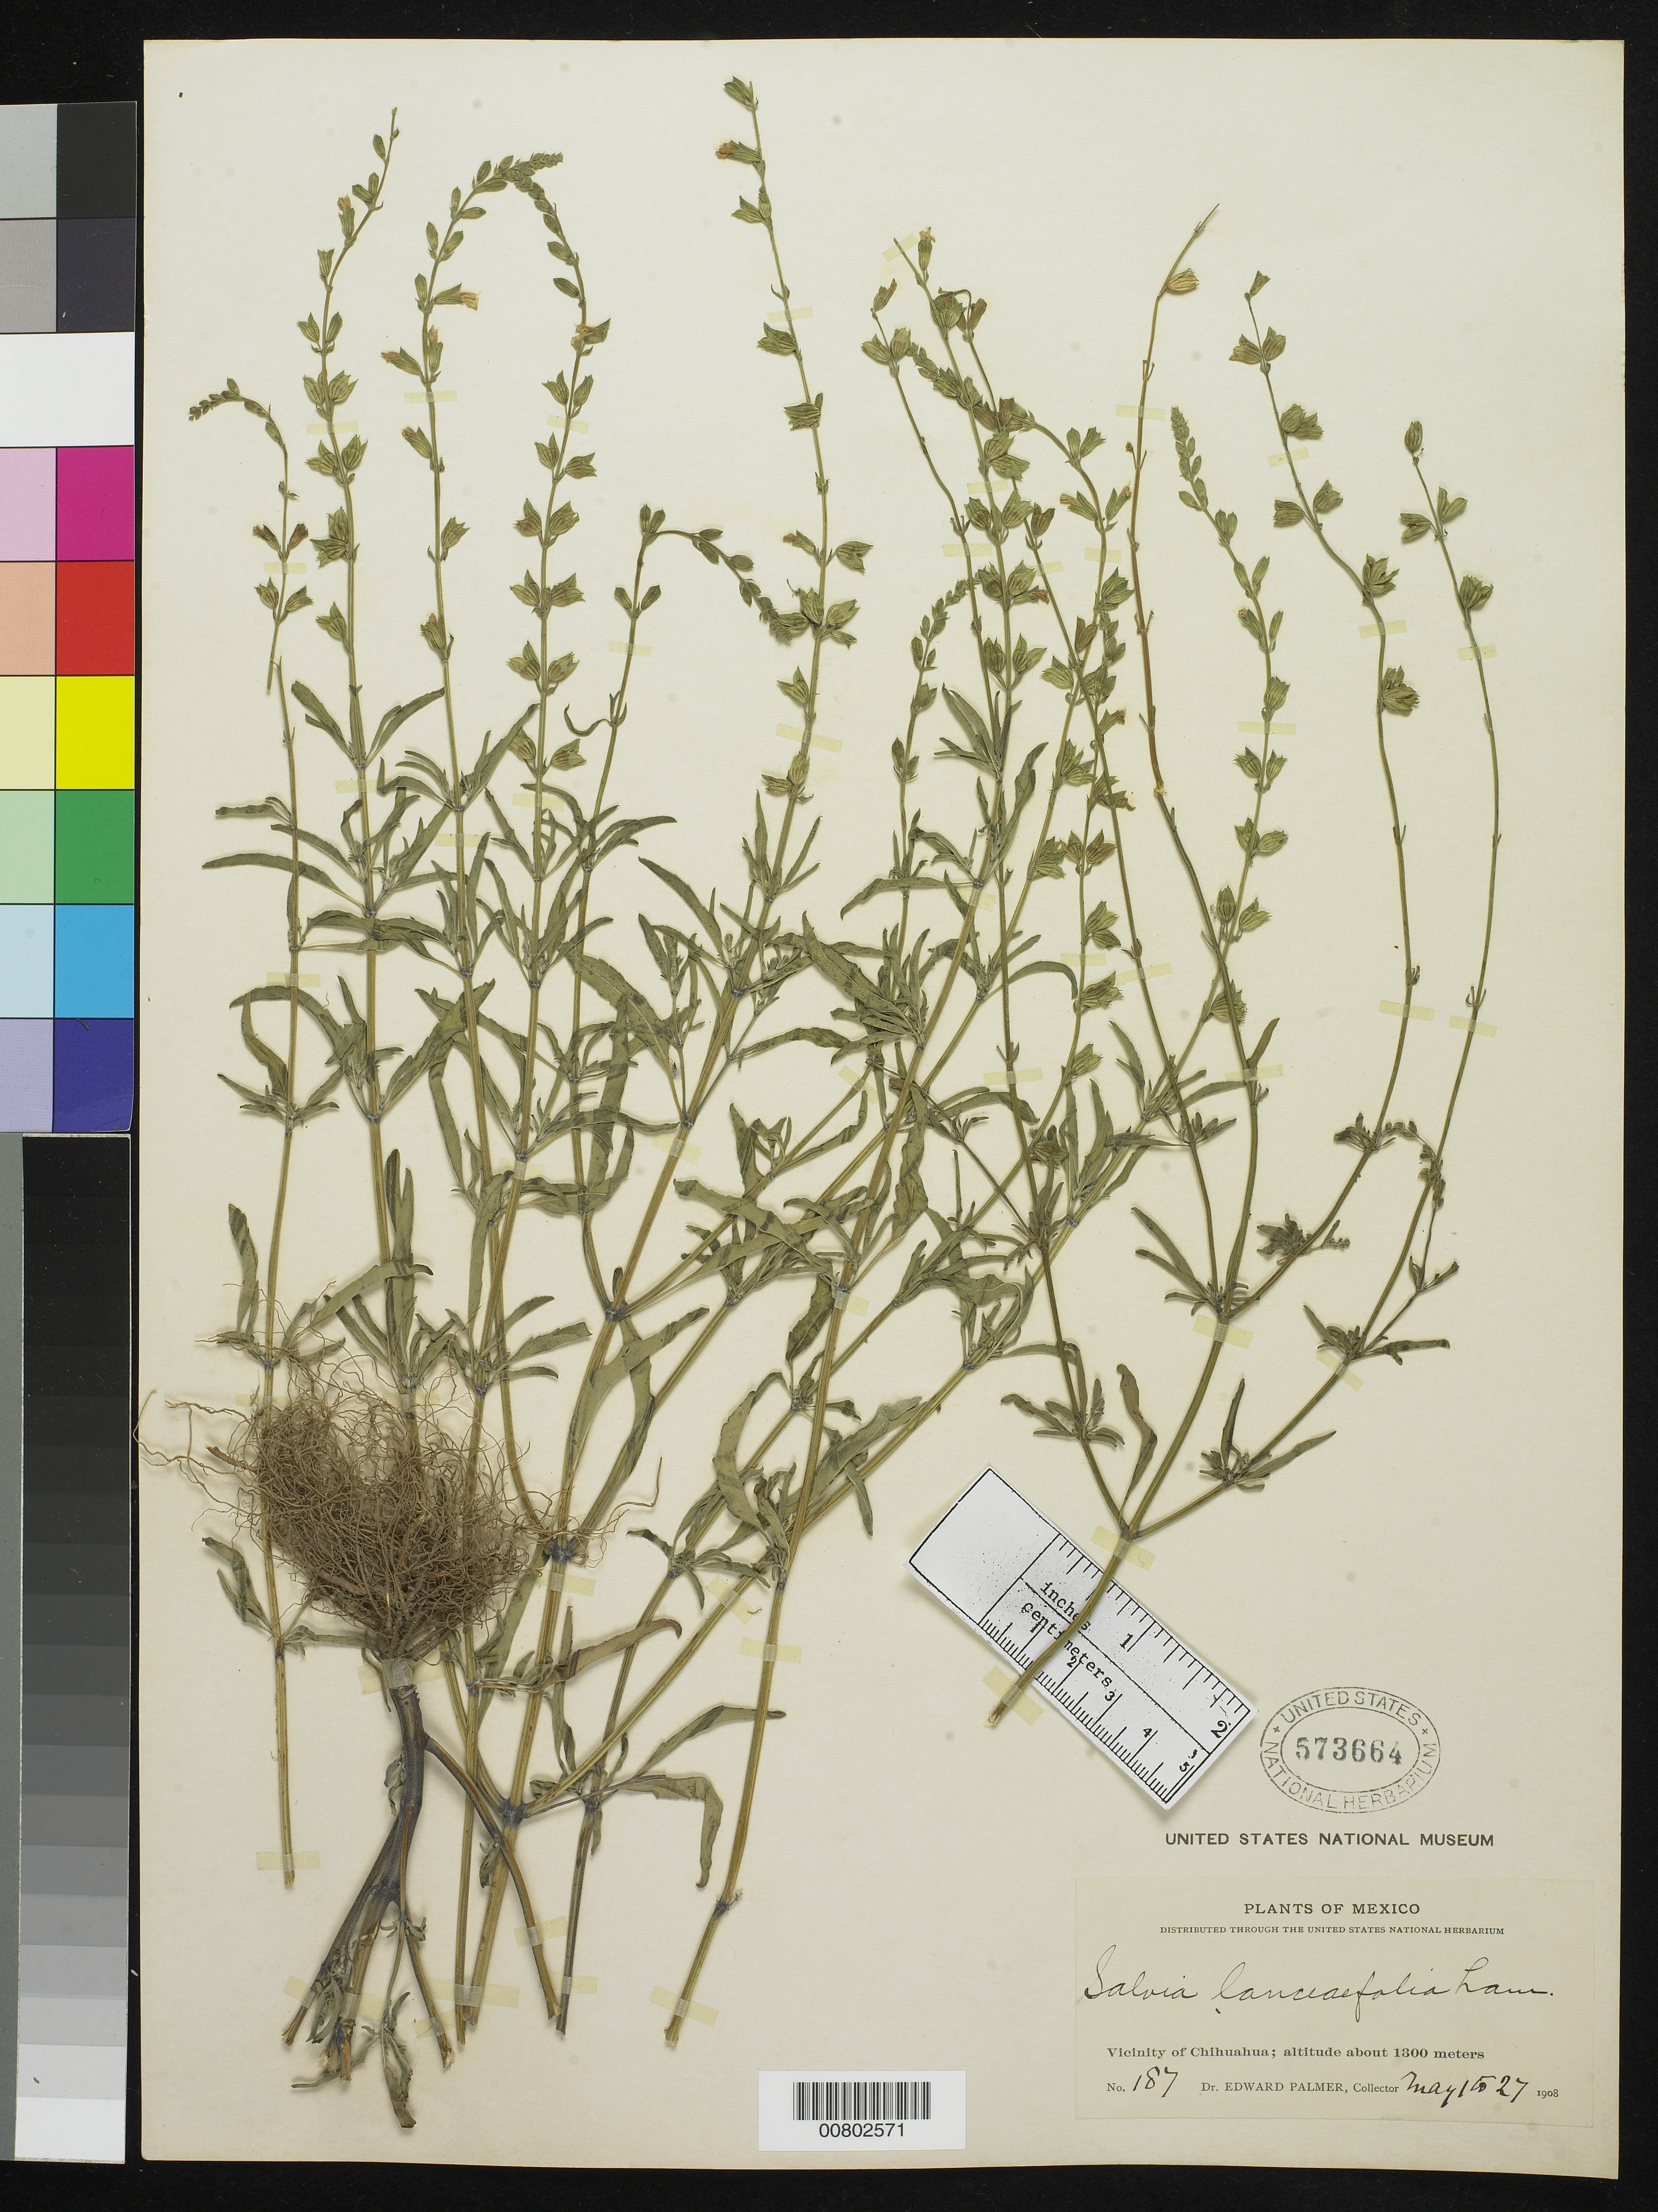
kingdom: Plantae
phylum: Tracheophyta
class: Magnoliopsida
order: Lamiales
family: Lamiaceae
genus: Salvia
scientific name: Salvia lanceaefolia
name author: Lam.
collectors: E. Palmer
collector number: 187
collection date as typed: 01 May 1908 to 27 May 1908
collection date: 1908-05-01/1908-05-27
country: Mexico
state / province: Chihuahua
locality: Vicinity of Chihuahua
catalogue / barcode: US 573664